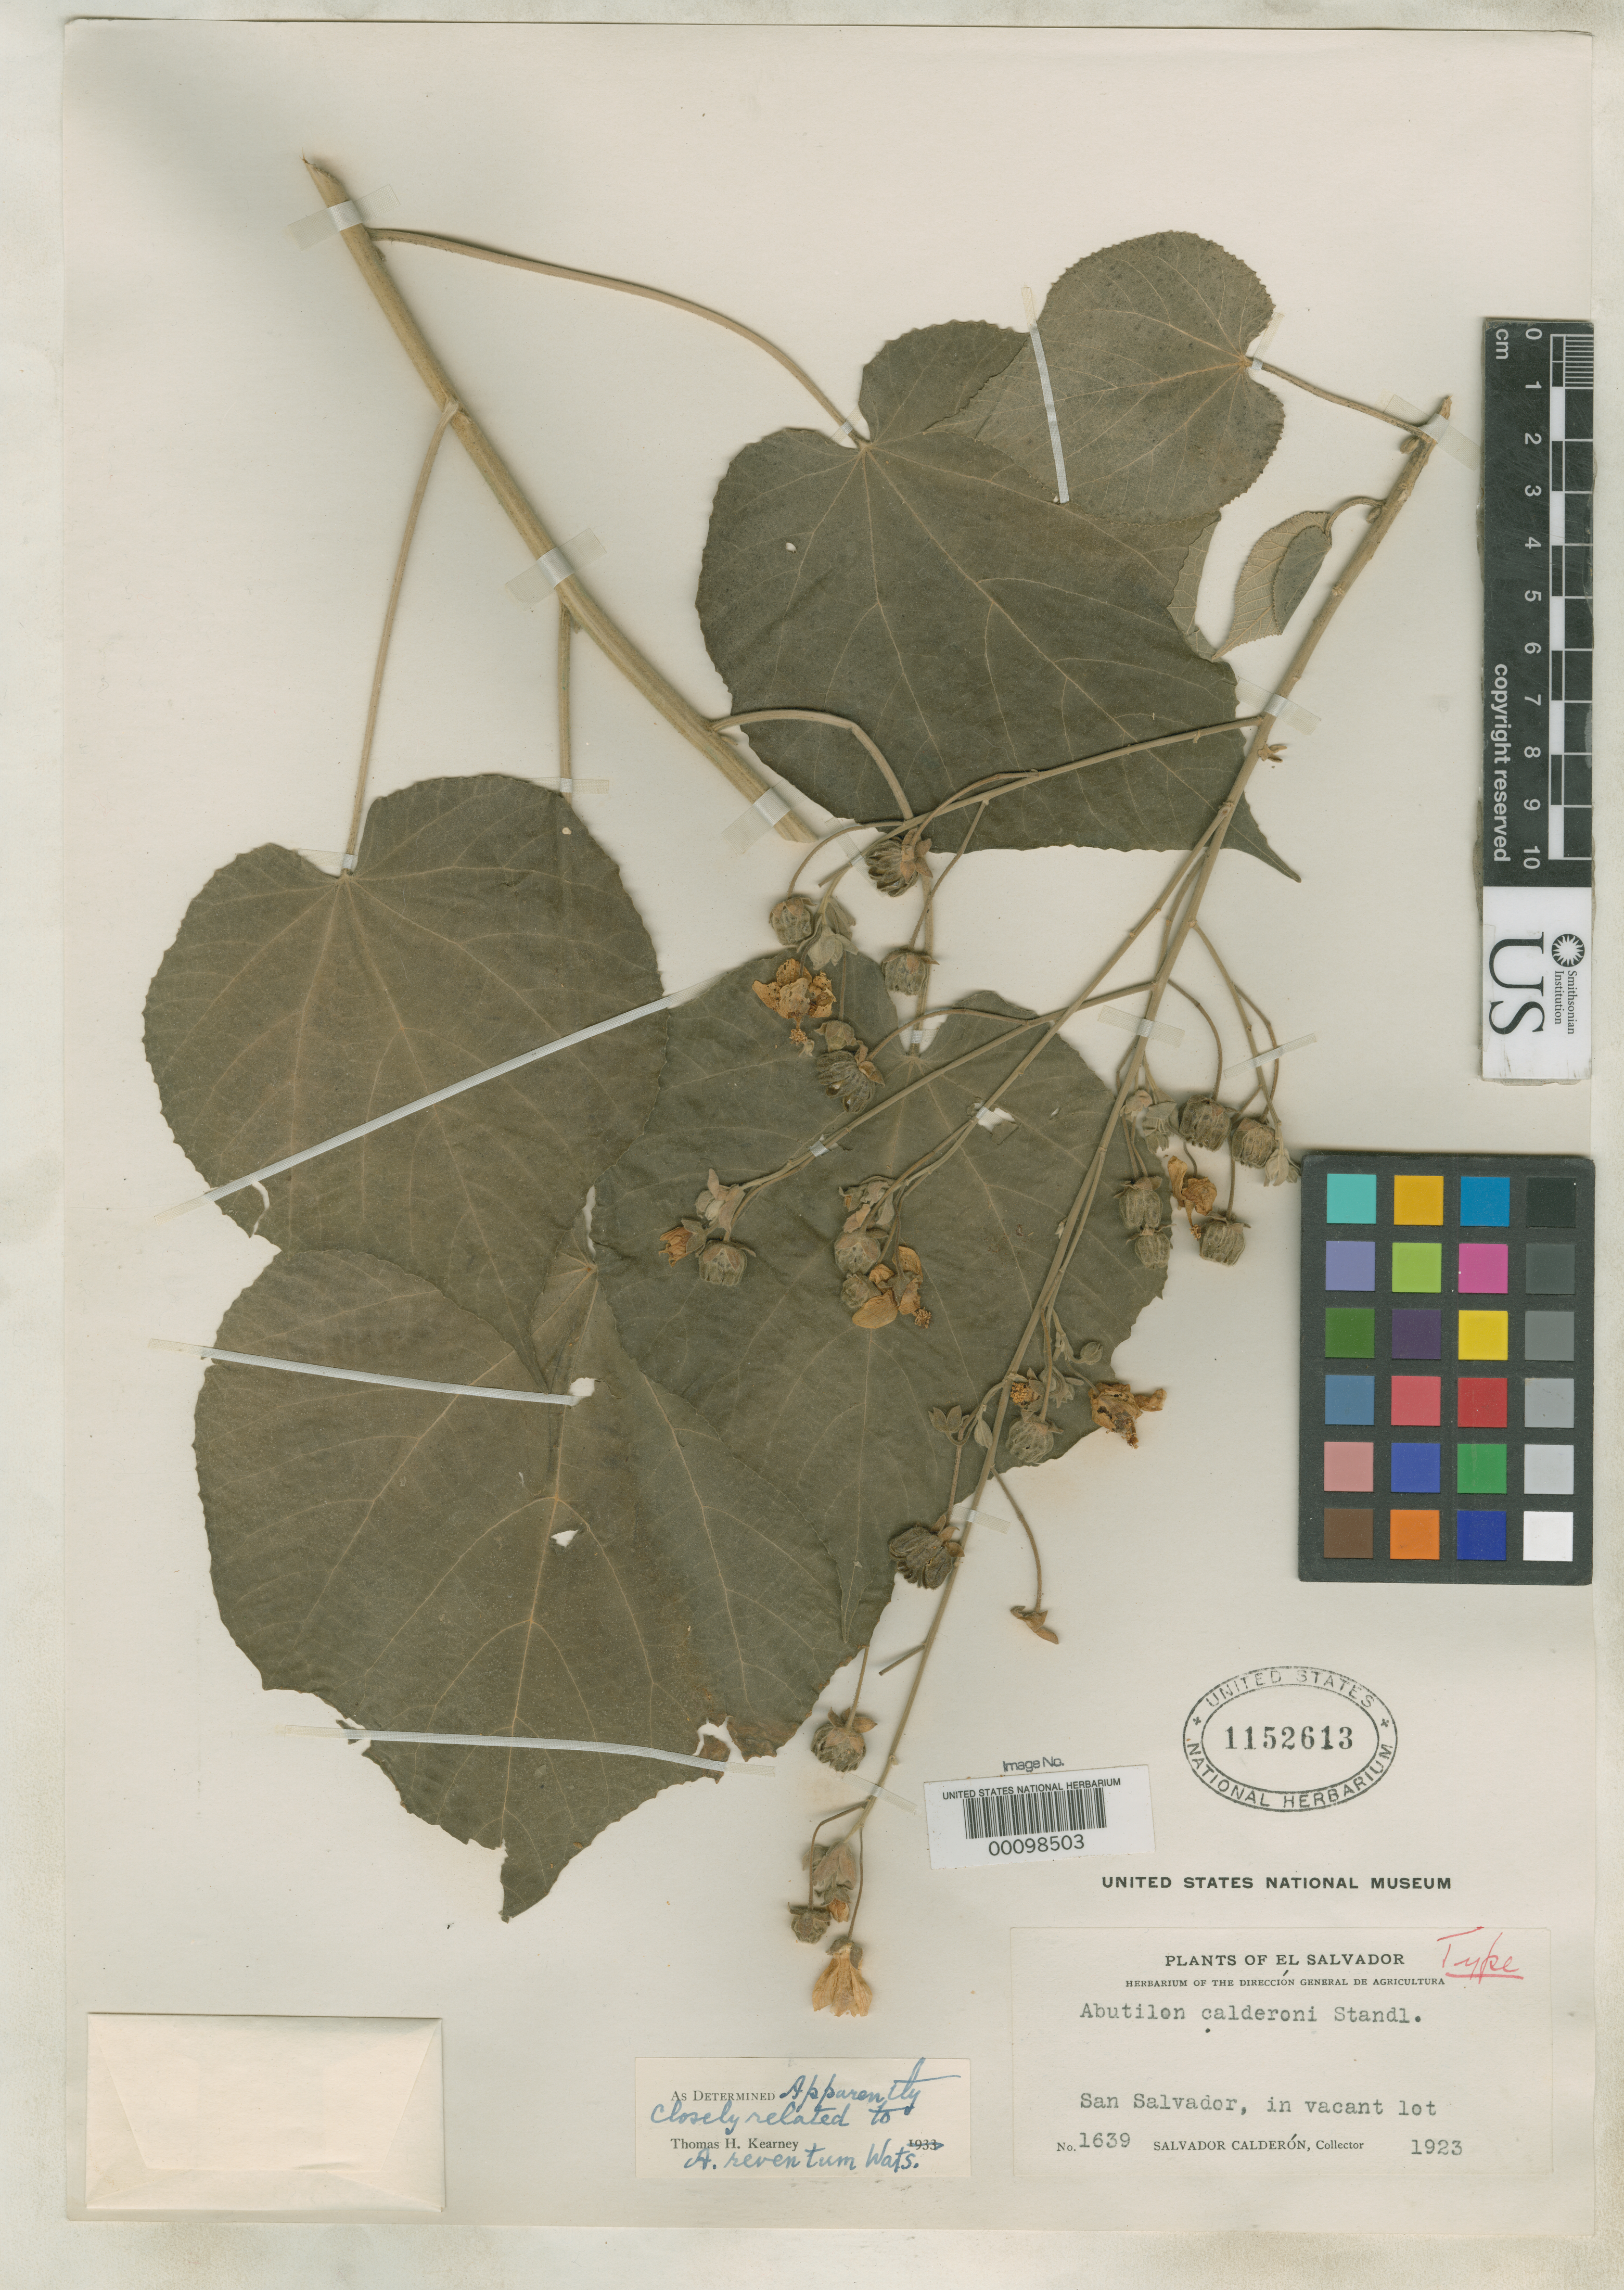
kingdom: Plantae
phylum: Tracheophyta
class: Magnoliopsida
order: Malvales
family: Malvaceae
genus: Abutilon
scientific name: Abutilon calderonii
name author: Standl.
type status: Holotype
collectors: S. Calderón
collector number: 1639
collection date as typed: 1923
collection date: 1923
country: El Salvador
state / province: San Salvador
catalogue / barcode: US 1152613